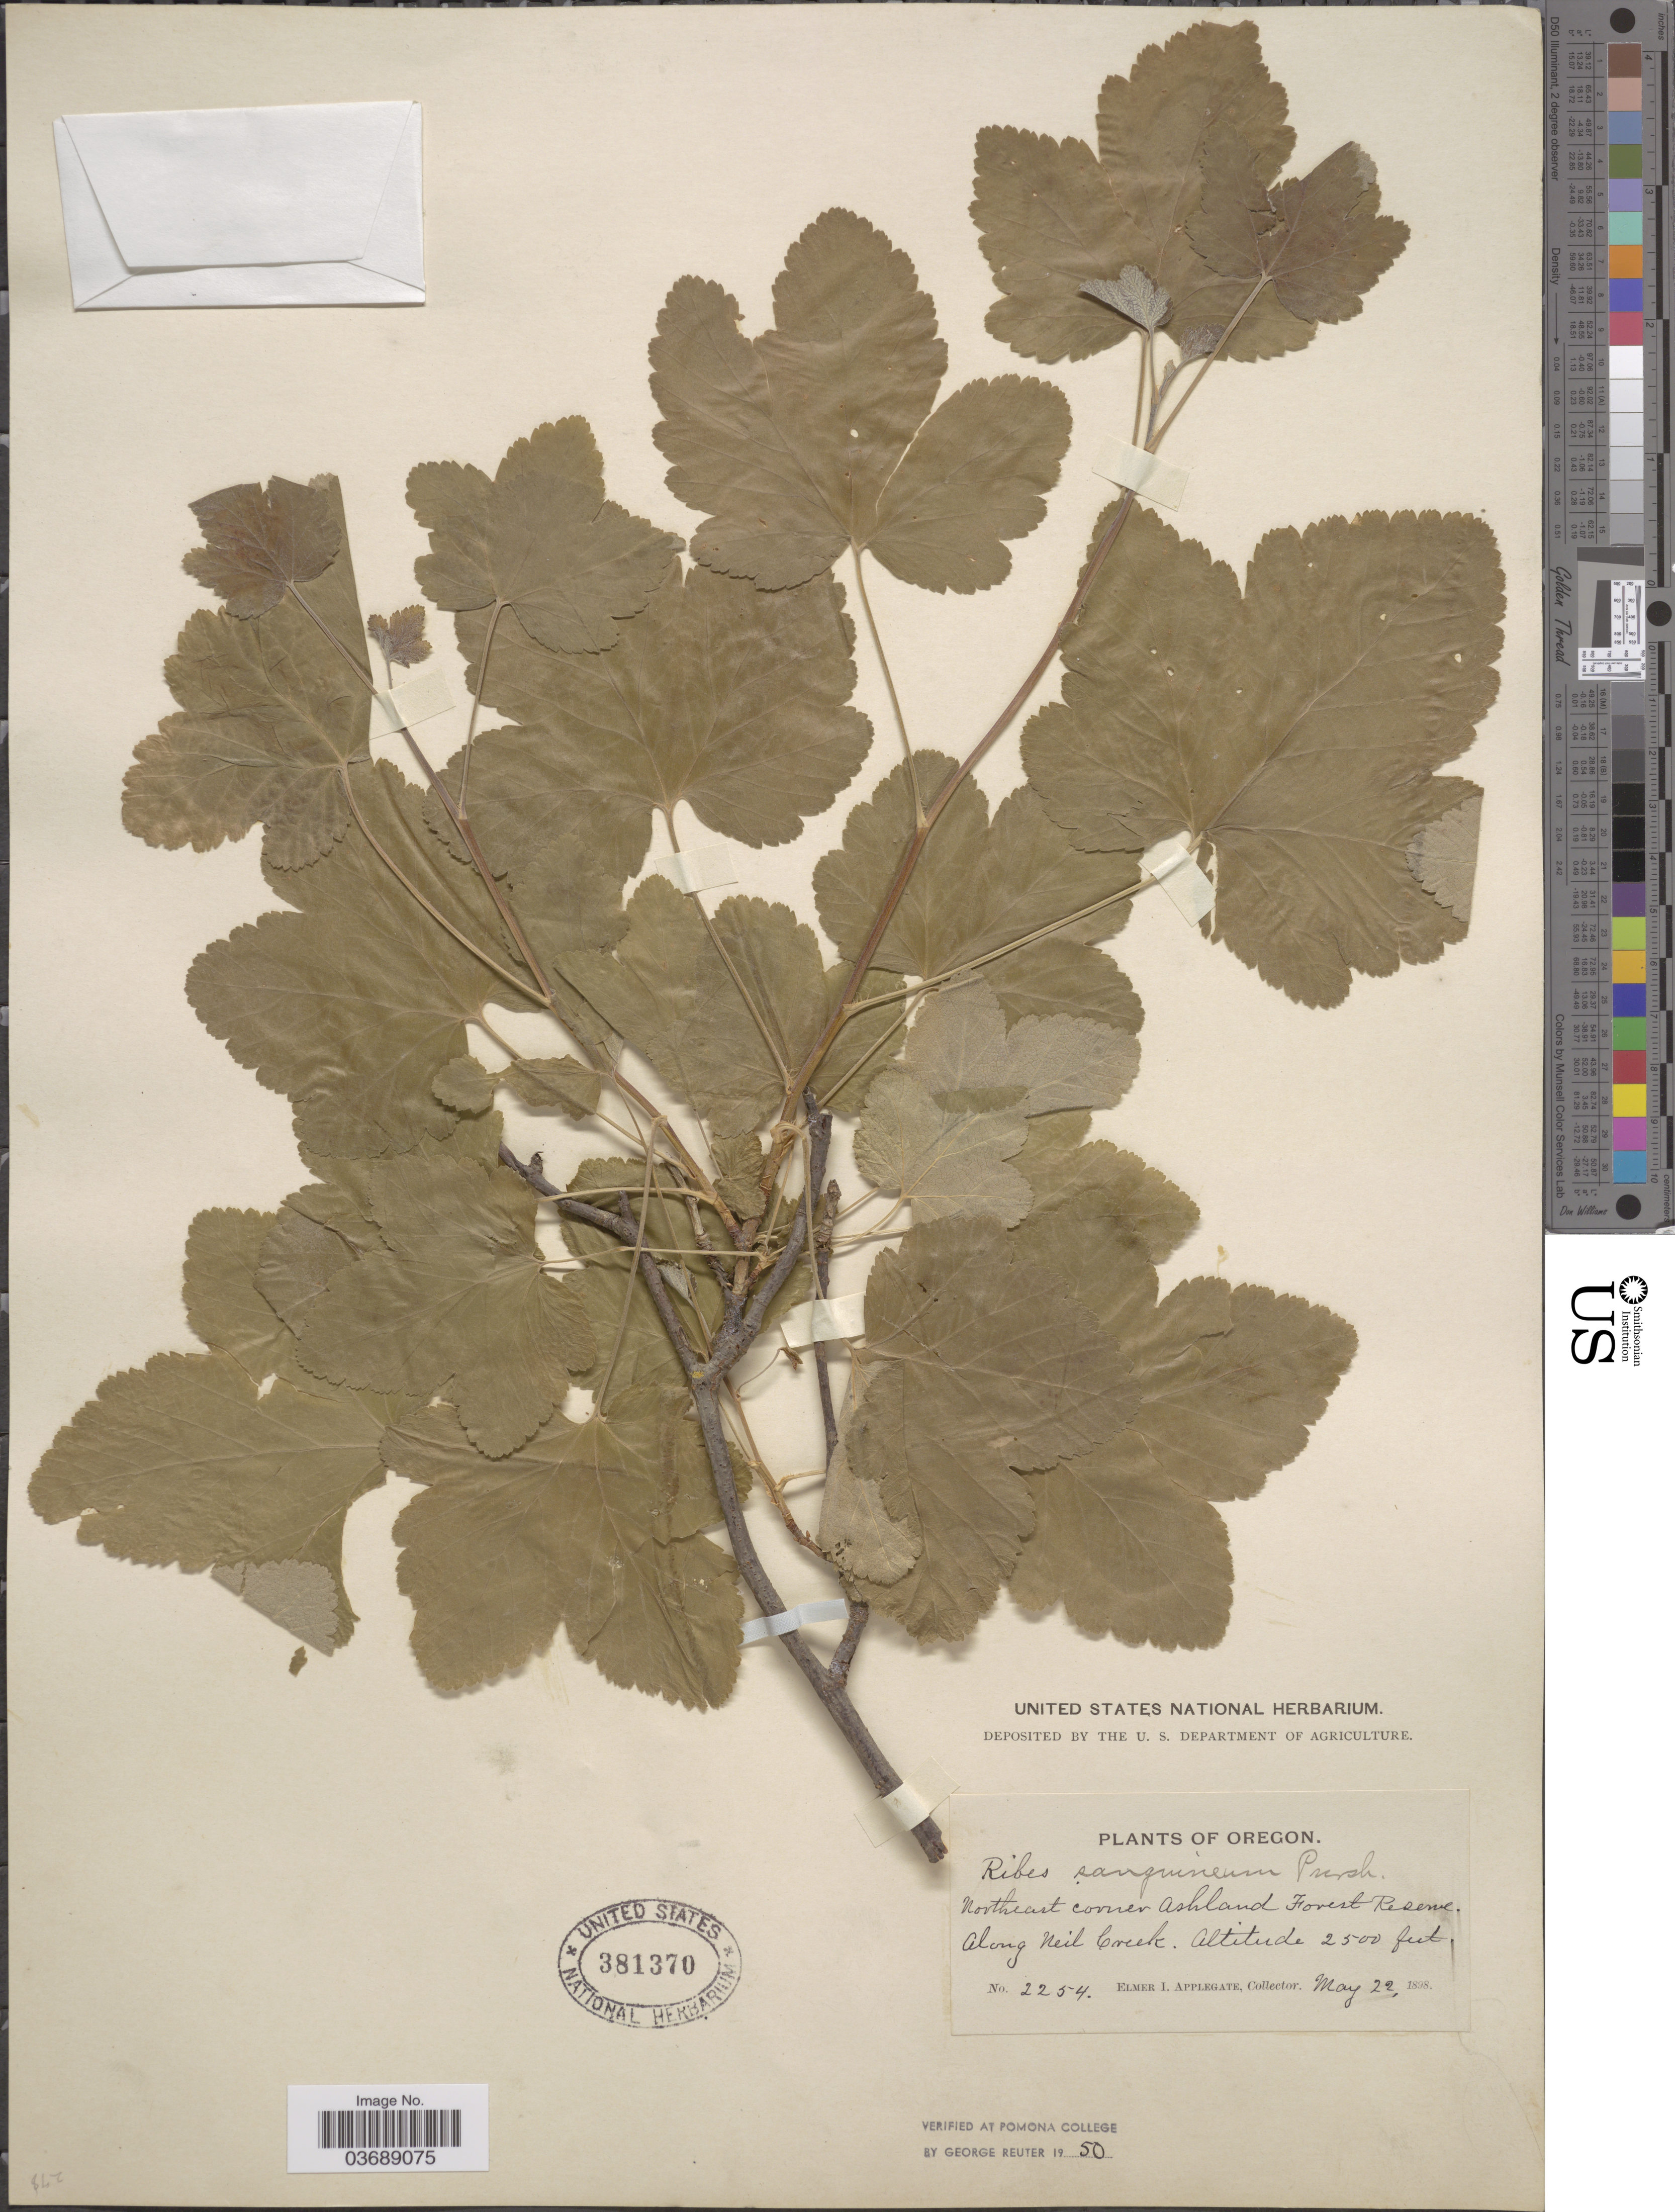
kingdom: Plantae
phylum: Tracheophyta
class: Magnoliopsida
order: Saxifragales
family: Grossulariaceae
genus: Ribes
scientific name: Ribes sanguineum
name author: Pursh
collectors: E. I. Applegate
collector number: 2254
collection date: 1898-05-22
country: United States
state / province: Oregon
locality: Northeast corner Ashland Forest Reserve. Along Neil Creek.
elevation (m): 762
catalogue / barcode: US 381370